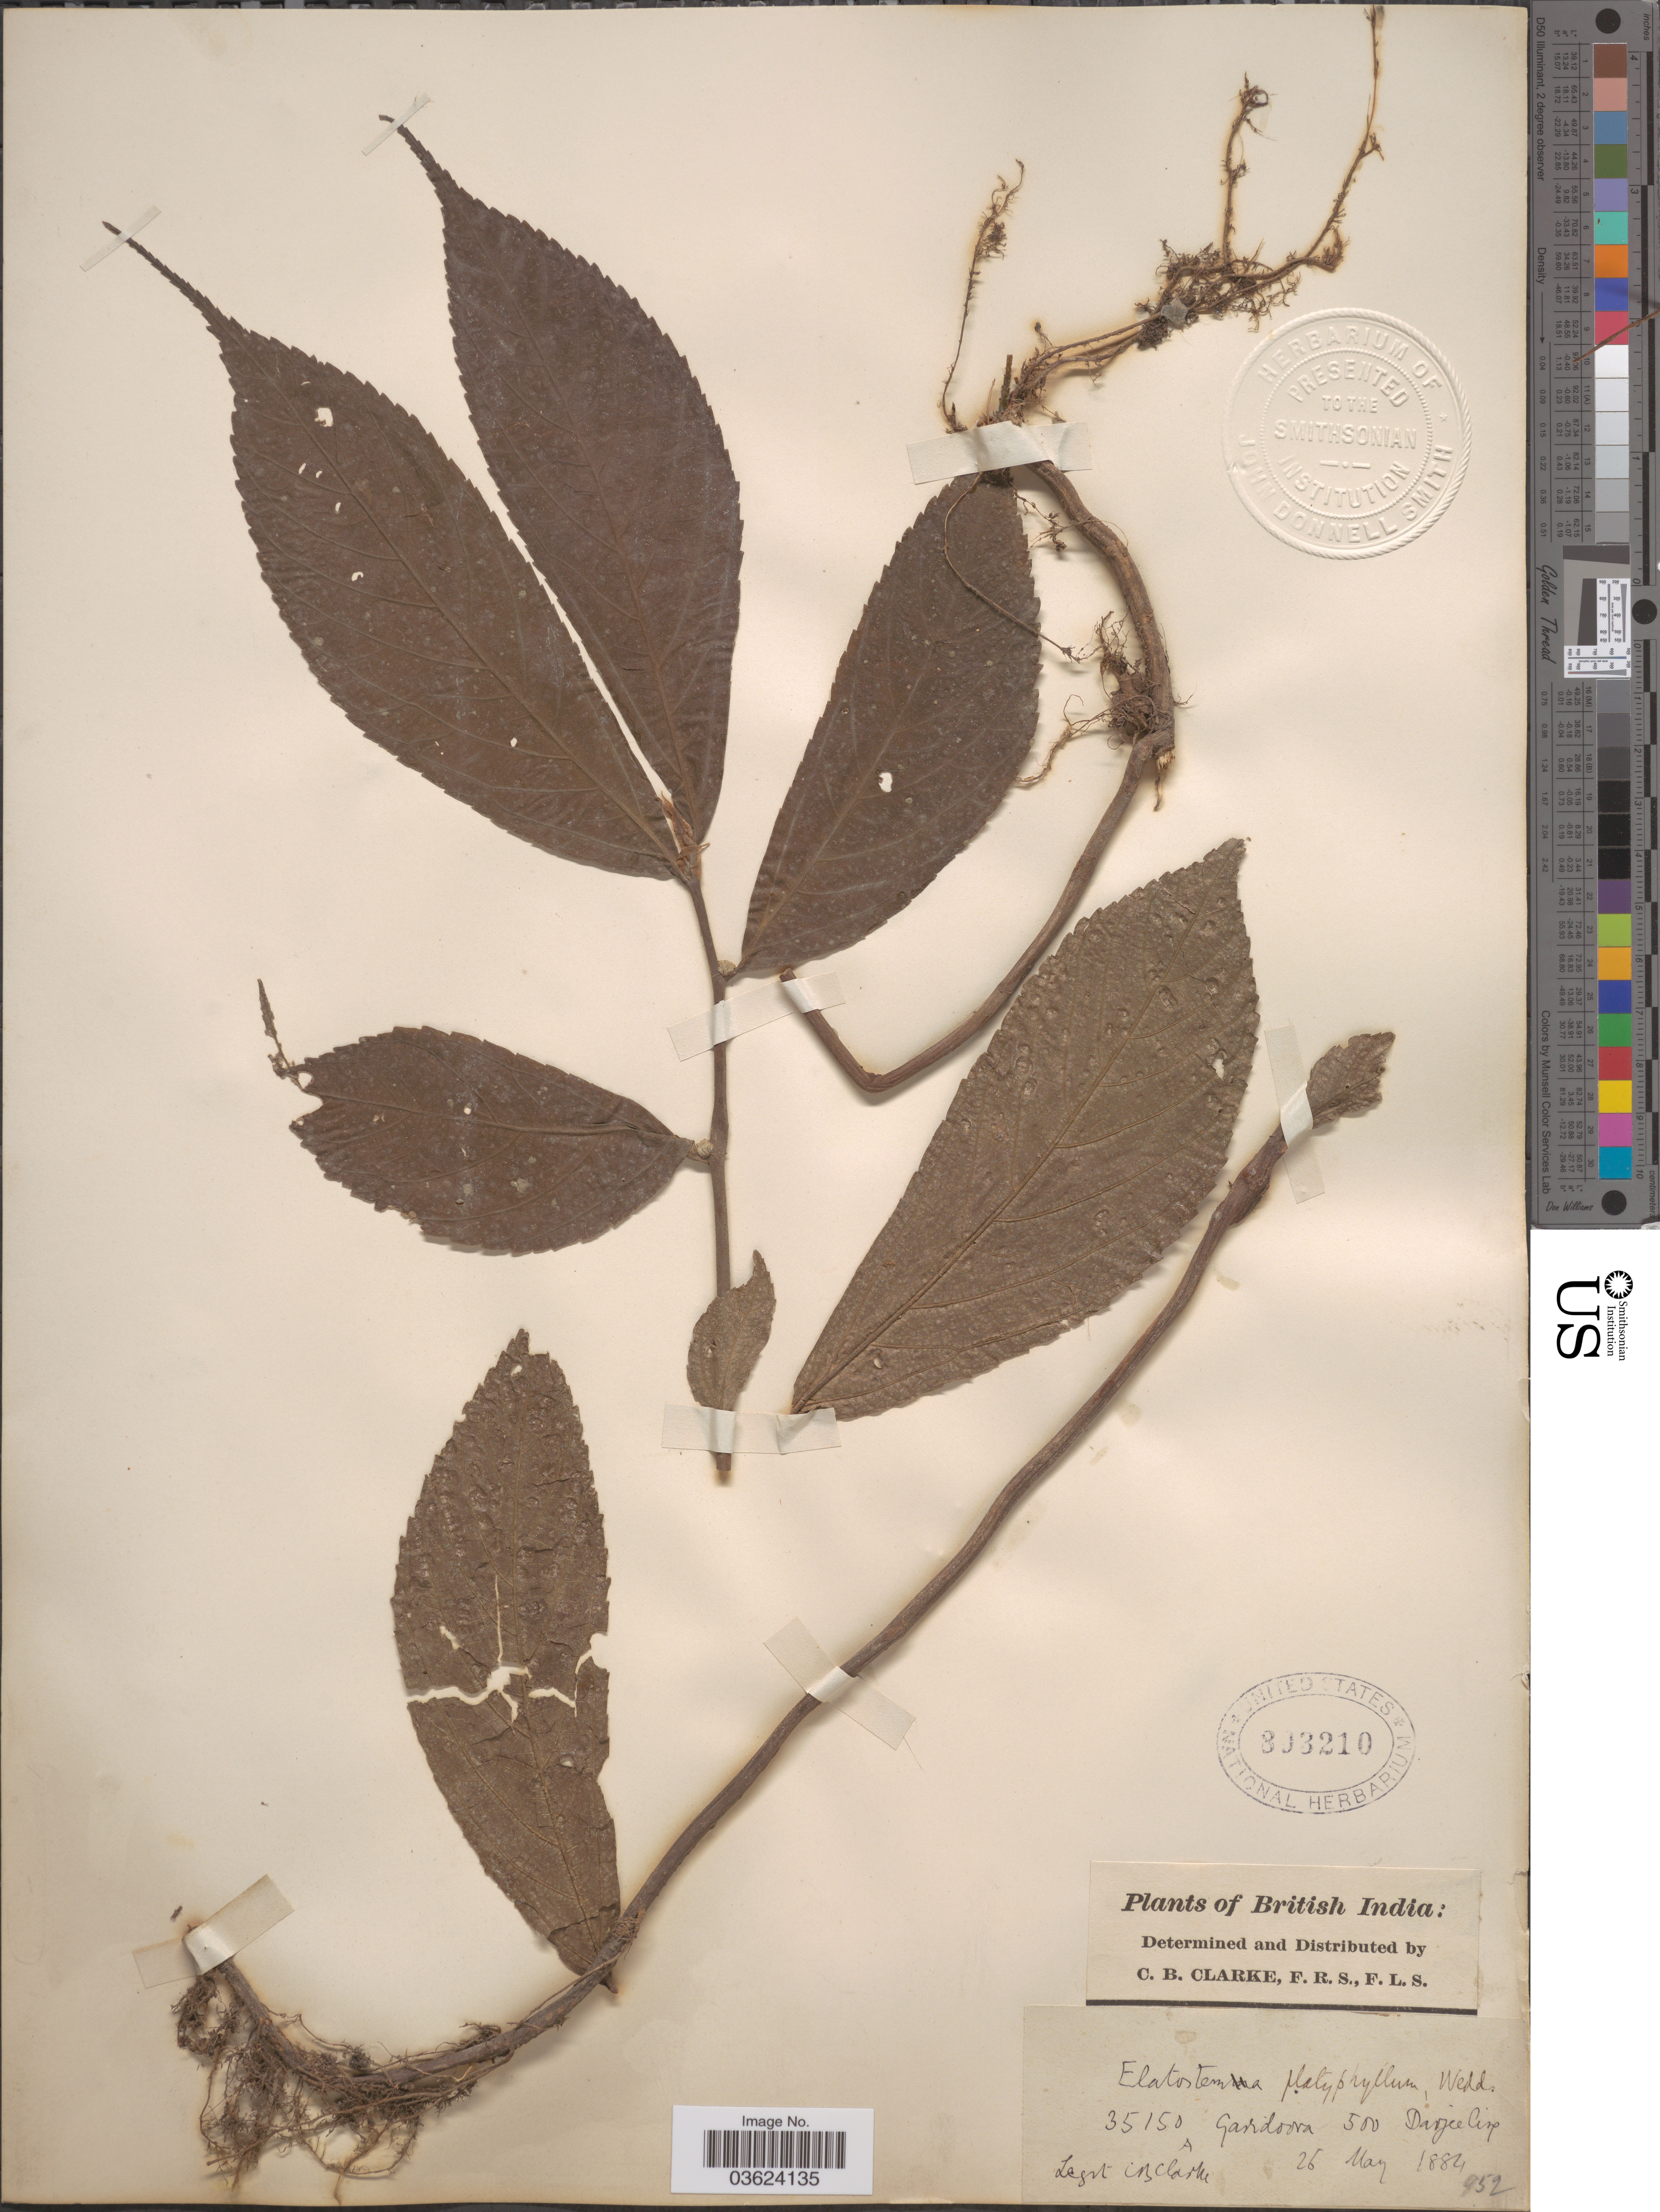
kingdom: Plantae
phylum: Tracheophyta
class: Magnoliopsida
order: Rosales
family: Urticaceae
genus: Elatostema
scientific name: Elatostema platyphyllum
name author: Wedd.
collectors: C. B. Clarke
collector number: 35150A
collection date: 1884-05-26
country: India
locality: British India. Garidoora Darjeeling.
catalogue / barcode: US 803210